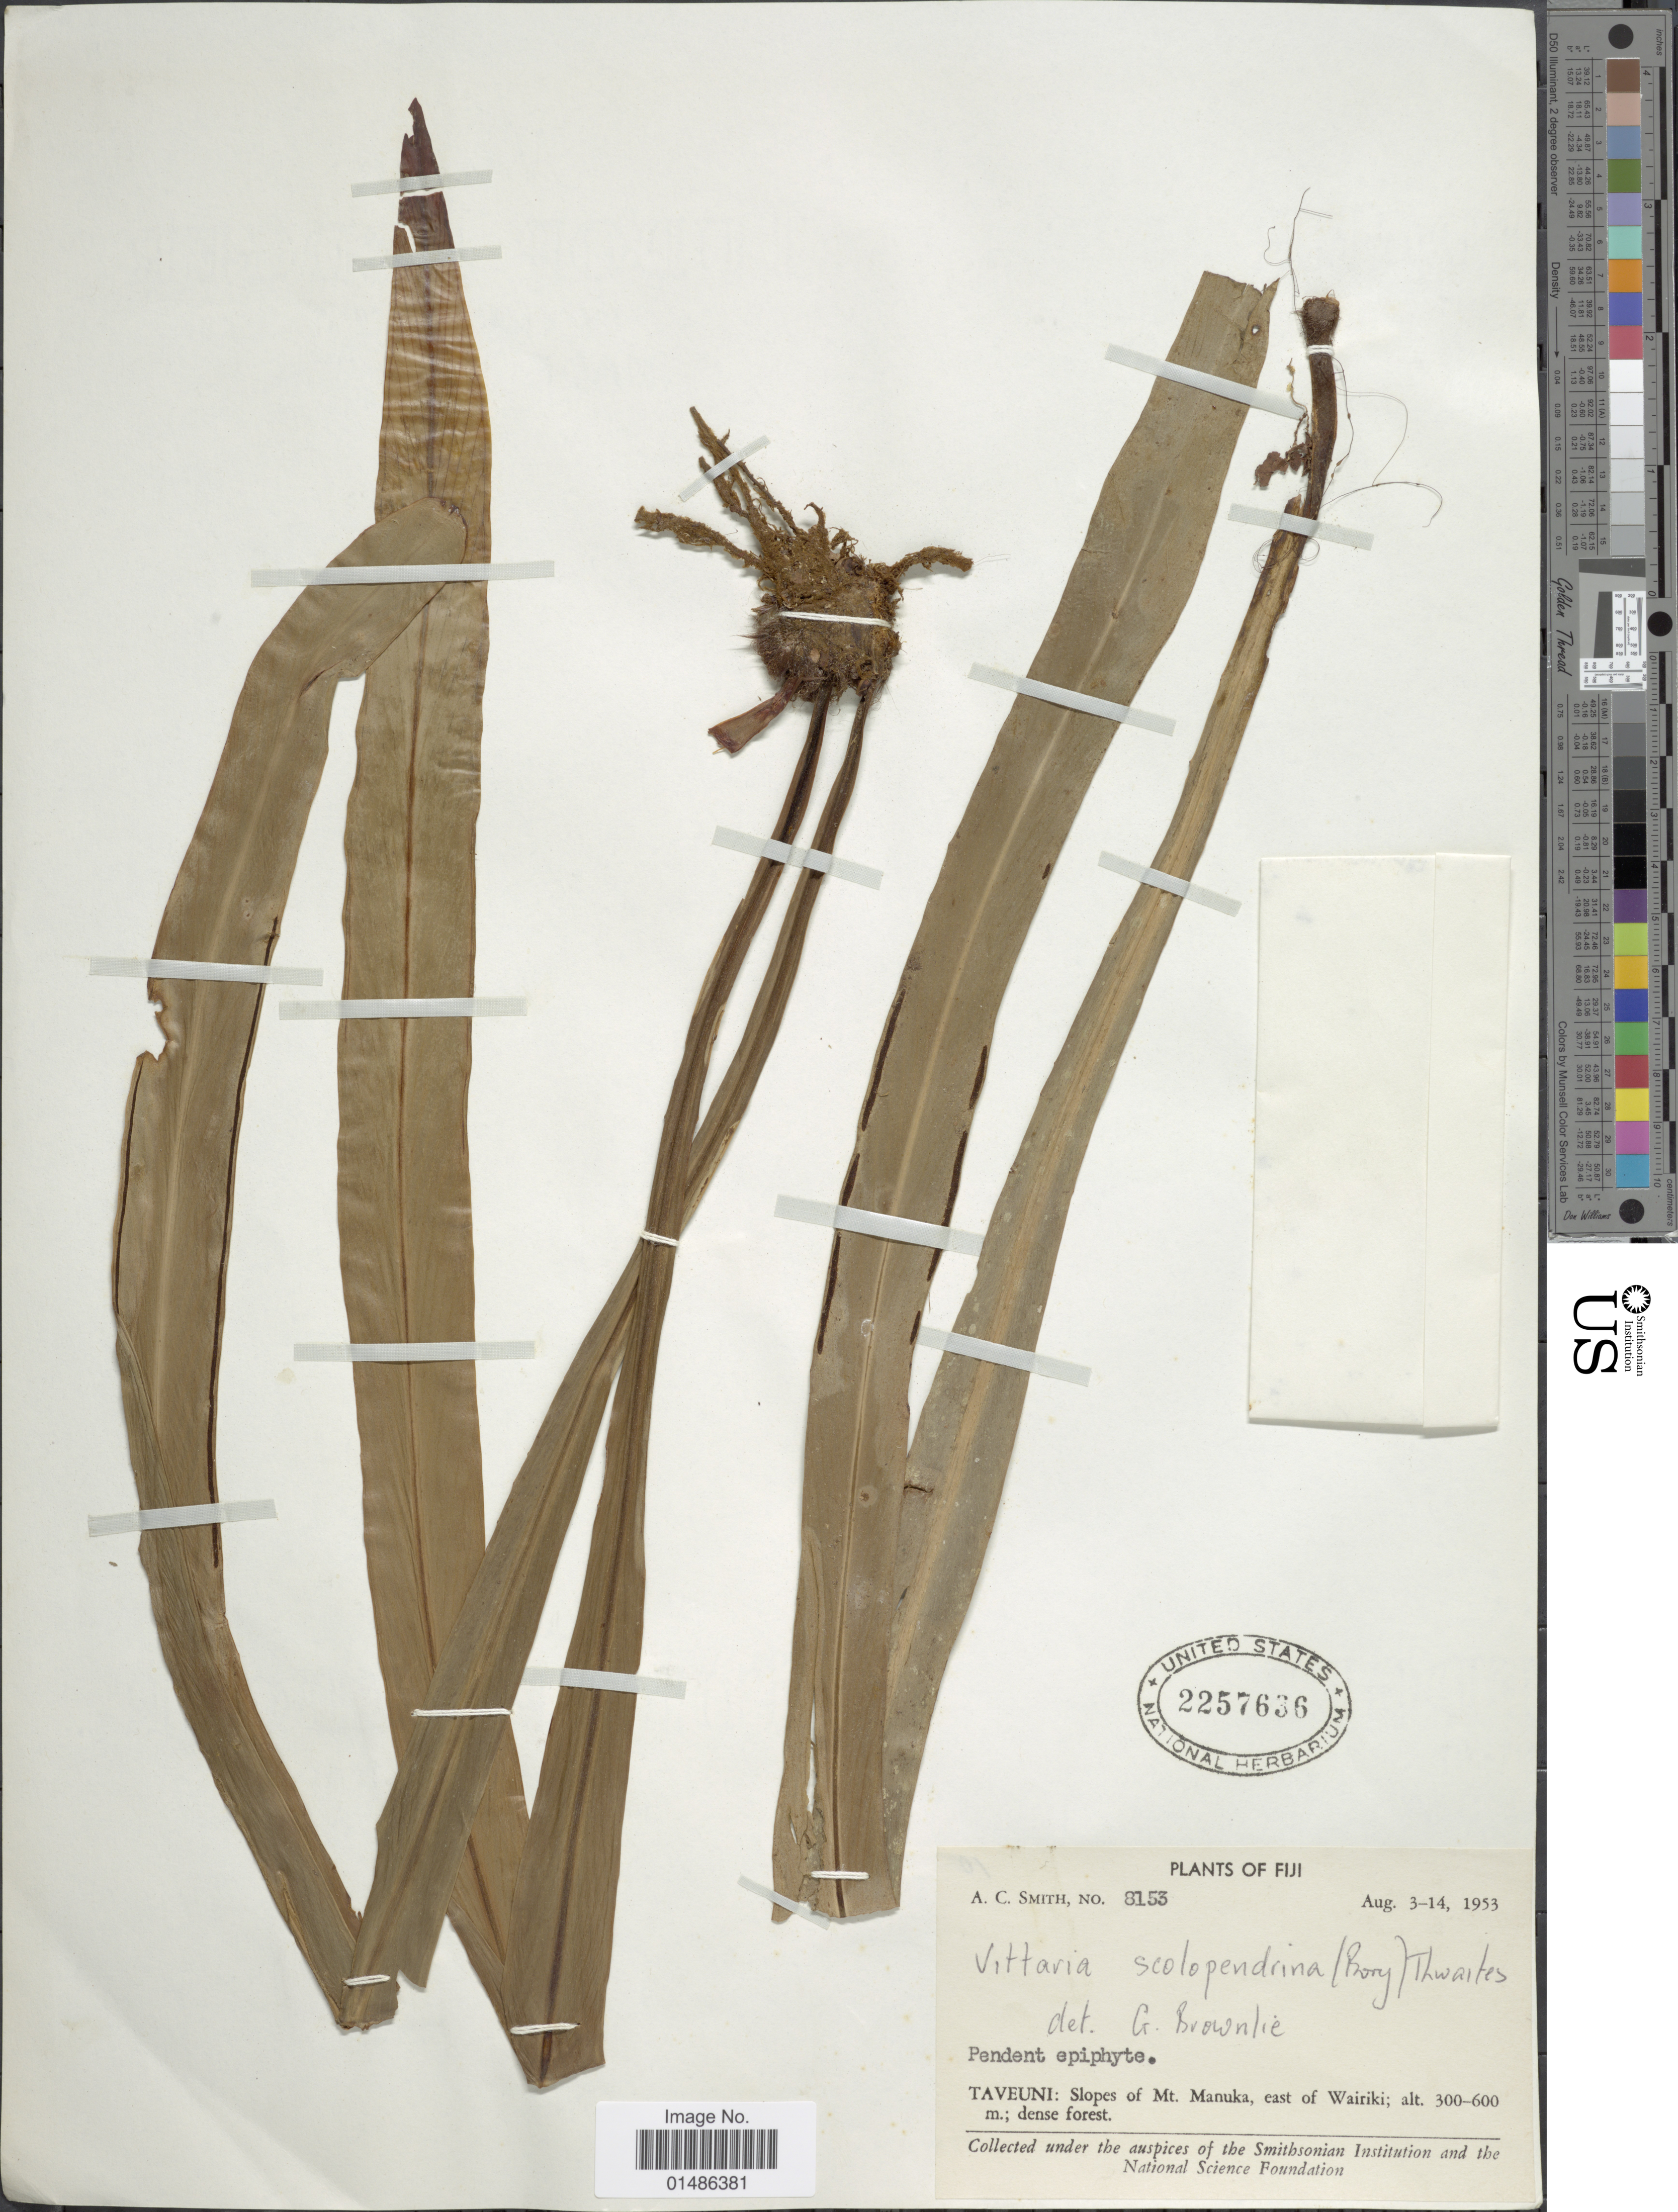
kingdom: Plantae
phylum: Tracheophyta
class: Polypodiopsida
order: Polypodiales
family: Pteridaceae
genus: Haplopteris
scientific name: Haplopteris scolopendrina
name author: (Bory) Presl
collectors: A. C. Smith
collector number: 8153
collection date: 1953-08-03/1953-08-14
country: Fiji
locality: Taveuni: Slopes of Mt. Manuka, east of Wairiki.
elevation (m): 300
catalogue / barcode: US 2257636